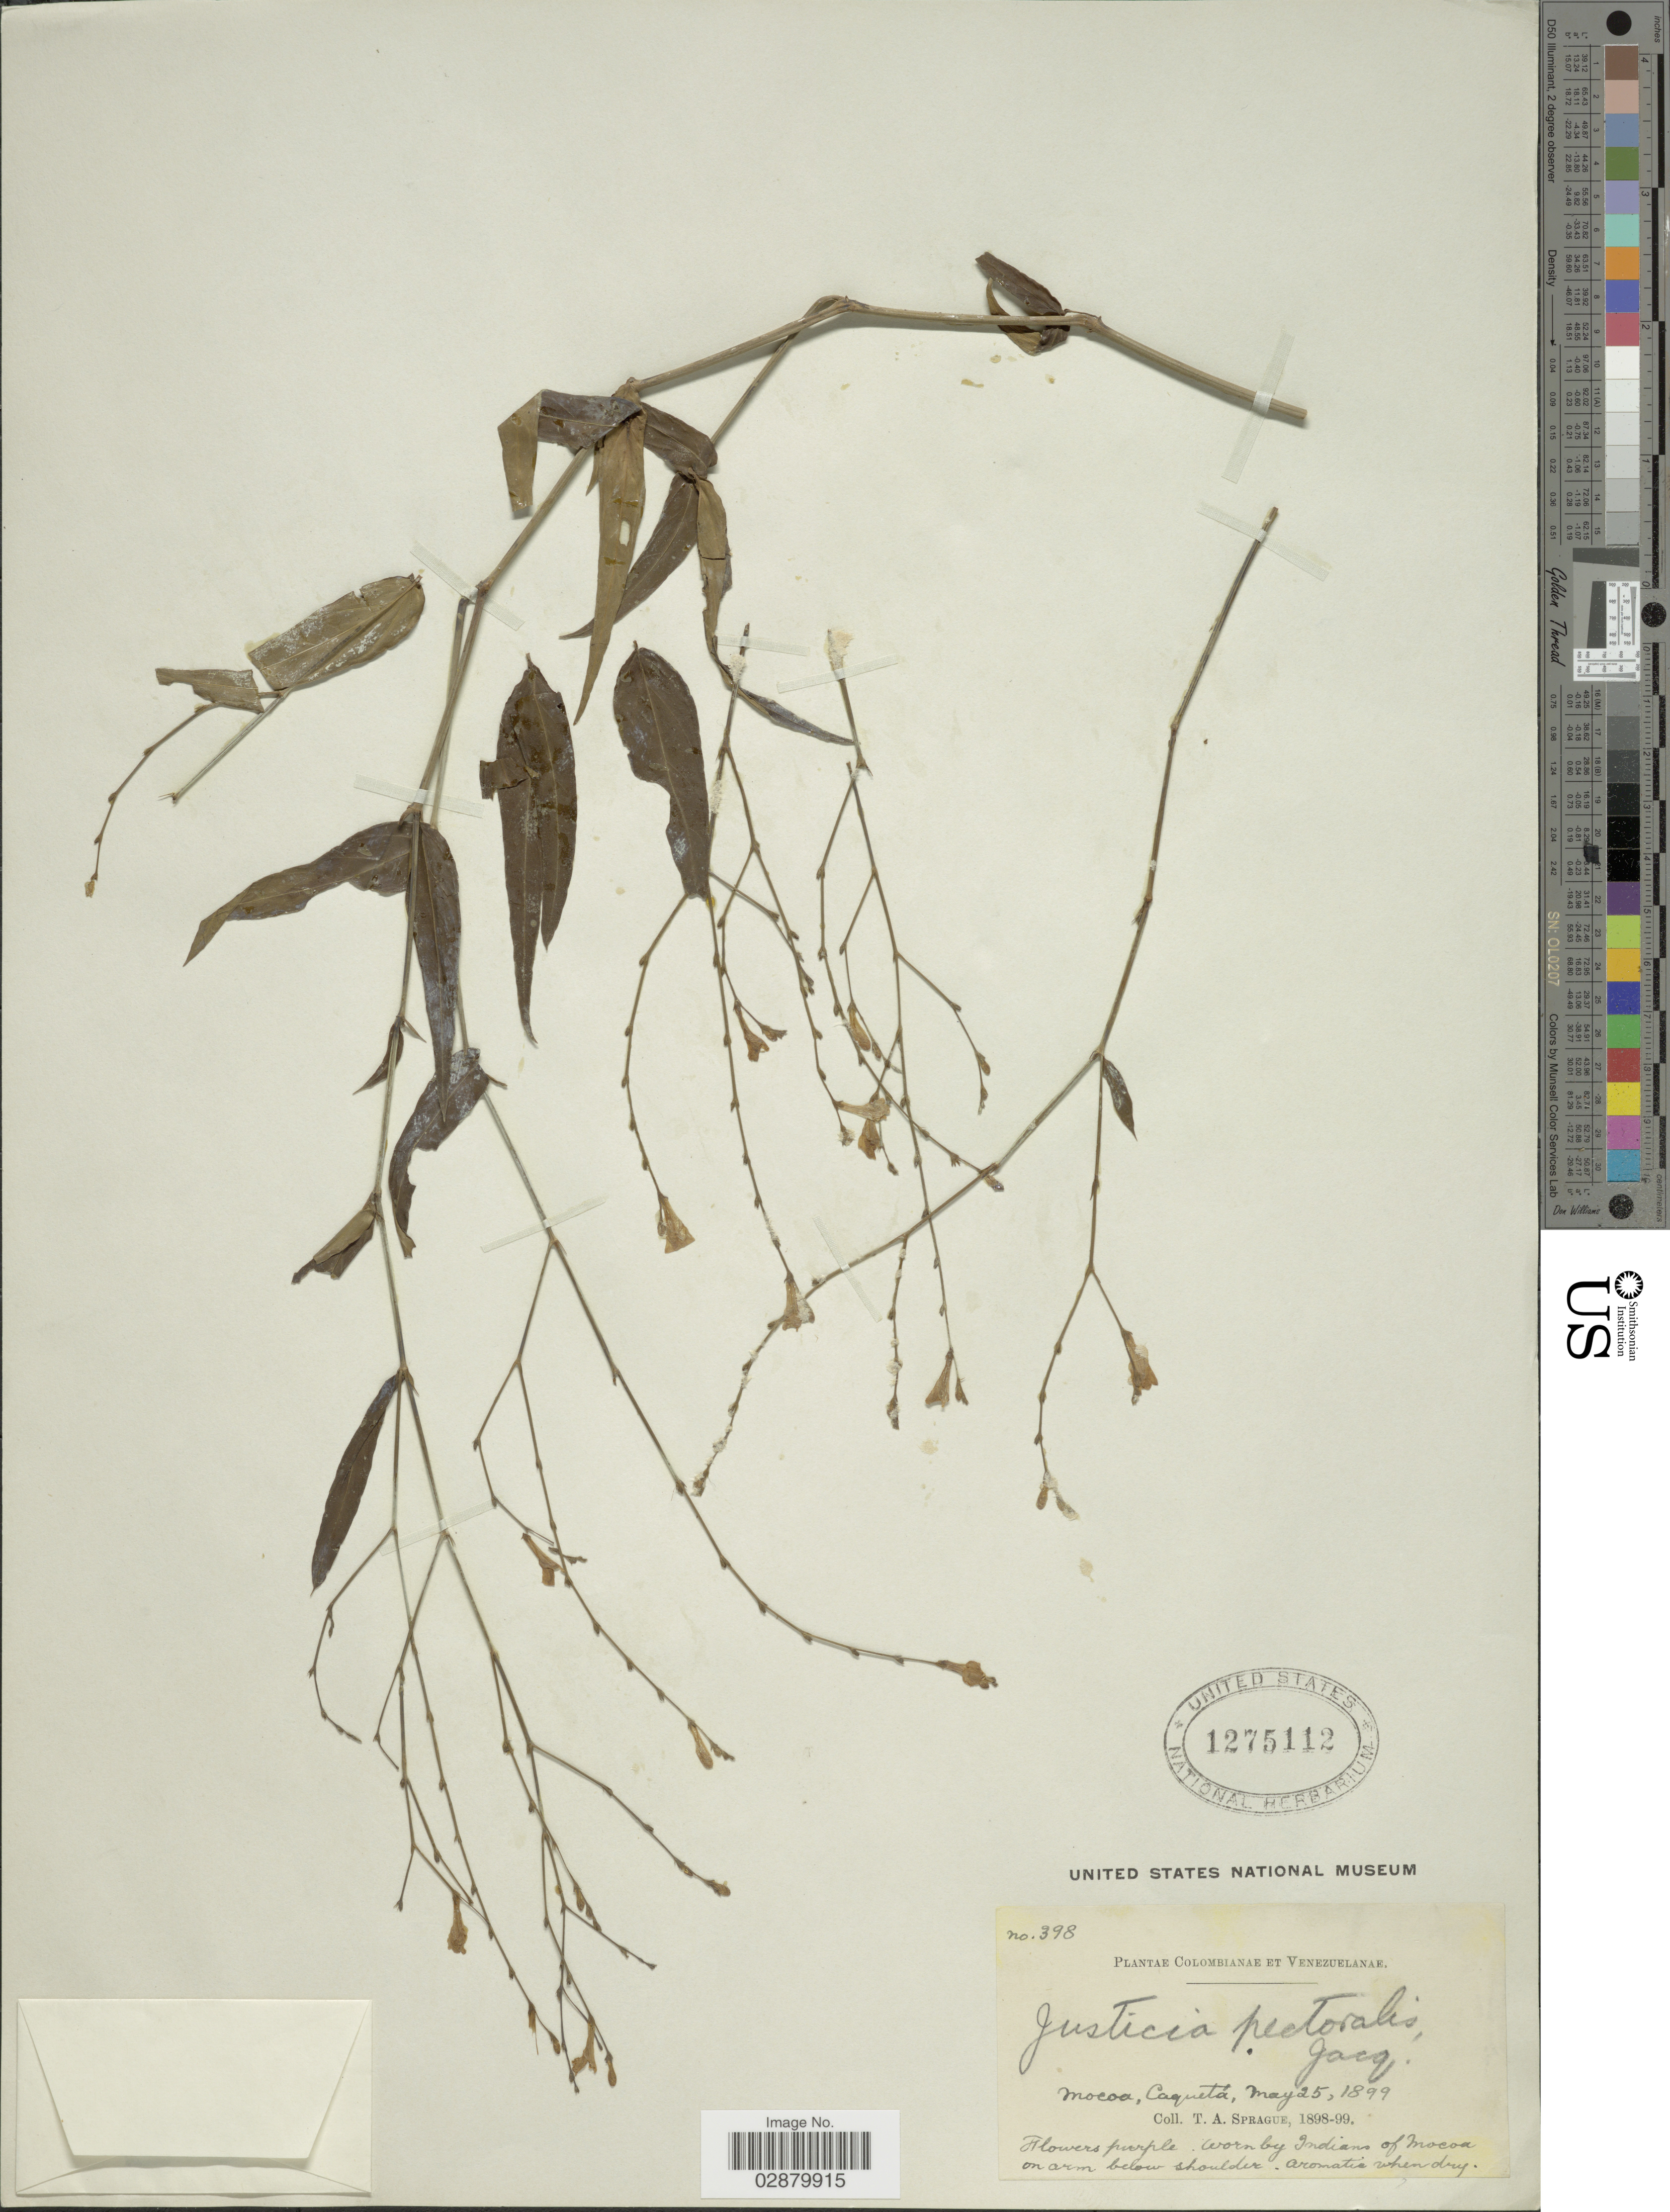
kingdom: Plantae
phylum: Tracheophyta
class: Magnoliopsida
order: Lamiales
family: Acanthaceae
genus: Justicia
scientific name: Justicia pectoralis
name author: Jacq.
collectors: T. A. Sprague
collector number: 398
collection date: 1899-05-25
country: Colombia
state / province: Caquetá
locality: Mocoa.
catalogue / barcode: US 1275112